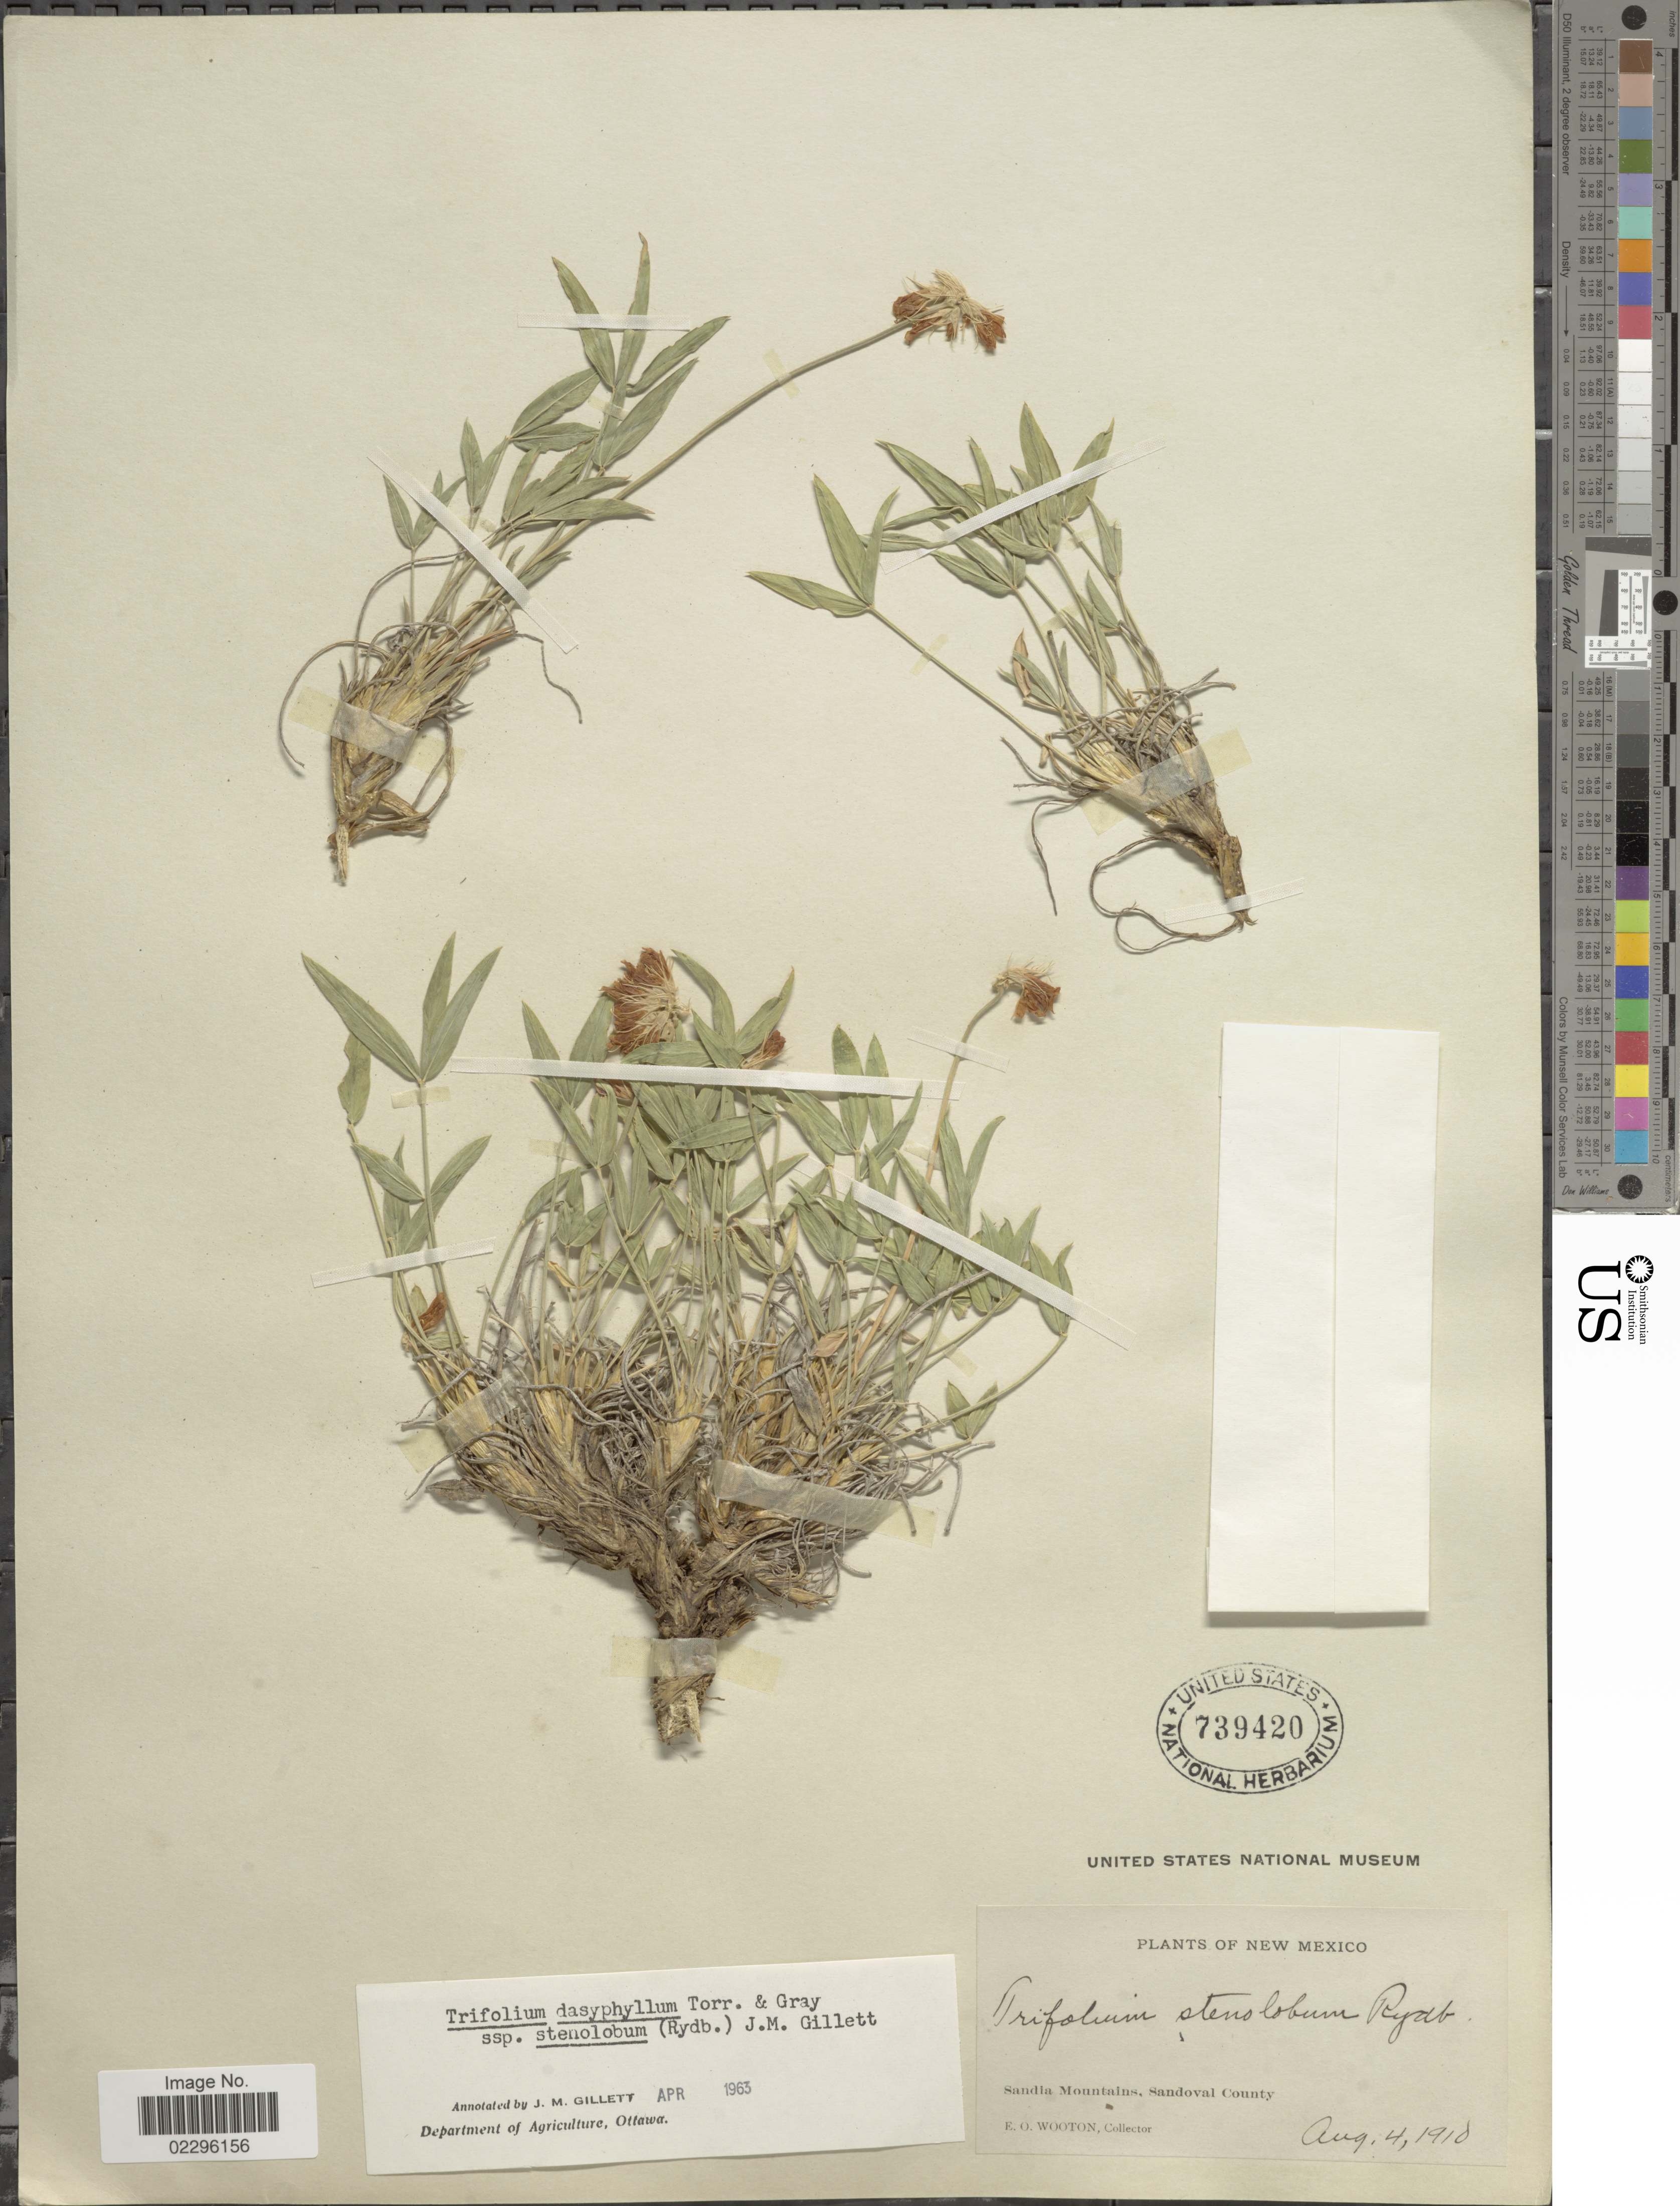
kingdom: Plantae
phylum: Tracheophyta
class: Magnoliopsida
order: Fabales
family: Fabaceae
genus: Trifolium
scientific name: Trifolium dasyphyllum subsp. stenolobum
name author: (Rydb.) J.M. Gillett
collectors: E. O. Wooton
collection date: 1910-08-04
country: United States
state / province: New Mexico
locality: Sandia Mountains, Sandoval County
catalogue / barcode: US 739420